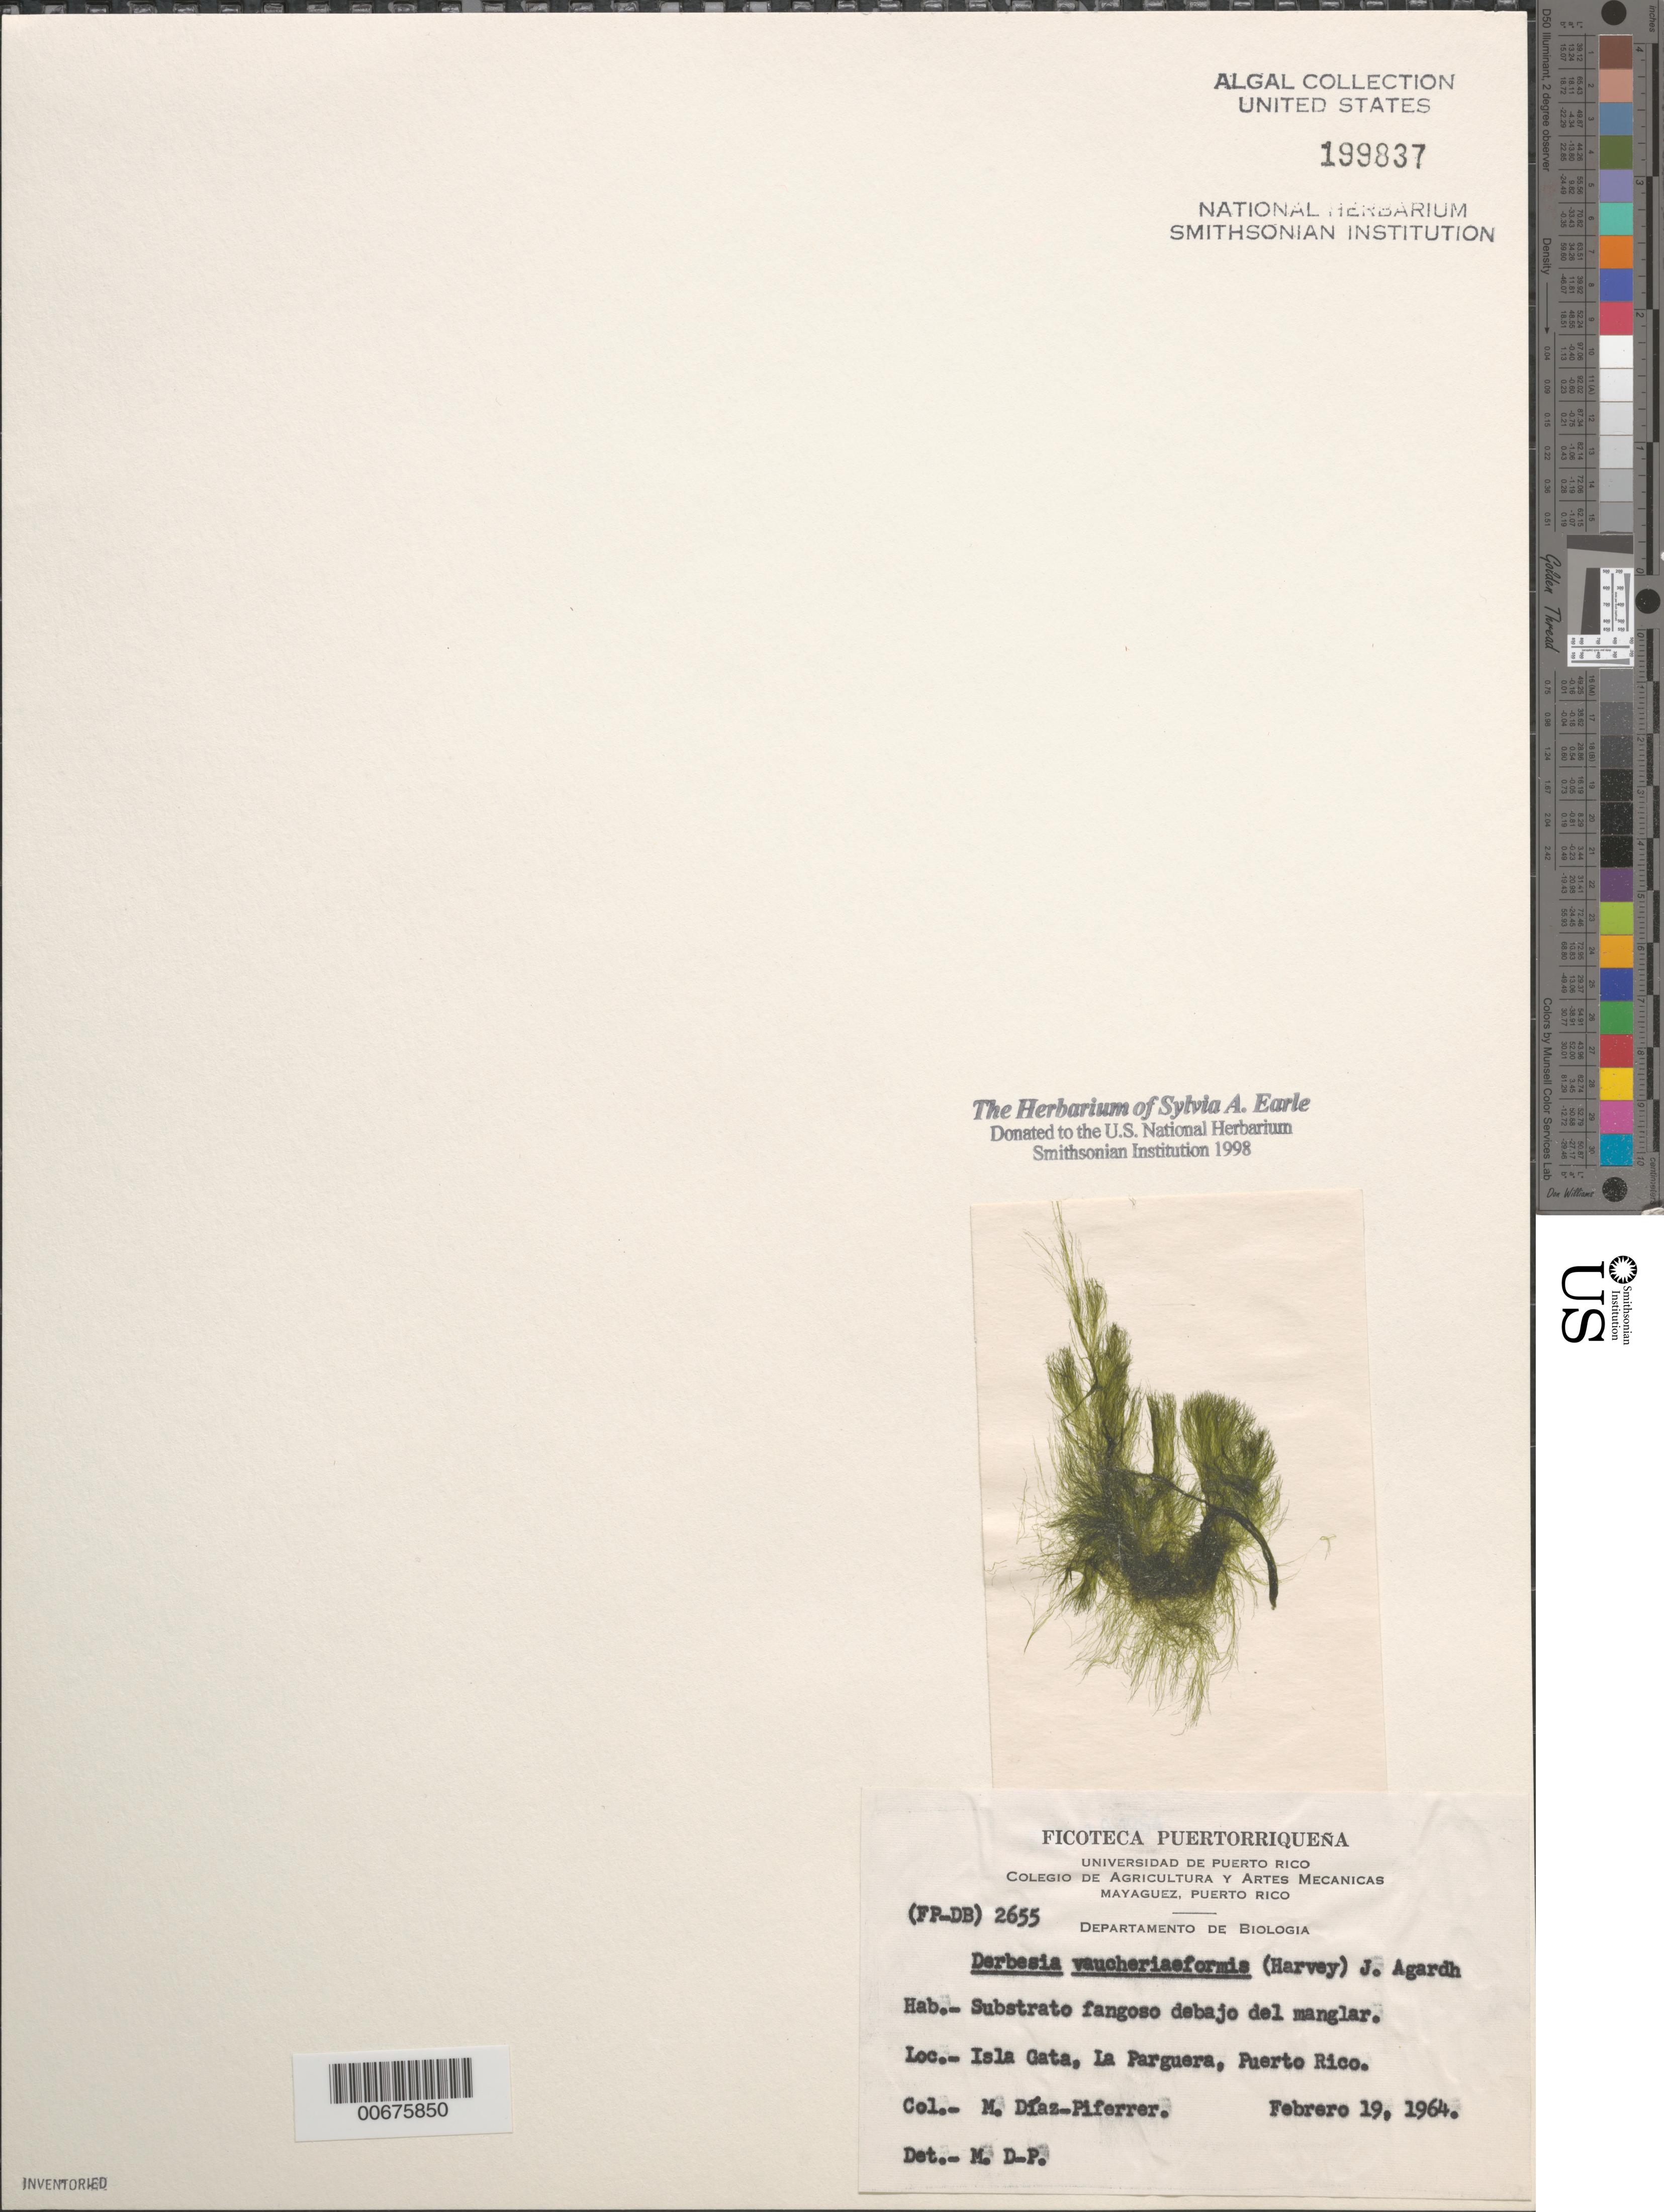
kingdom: Plantae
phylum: Chlorophyta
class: Ulvophyceae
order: Bryopsidales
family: Derbesiaceae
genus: Derbesia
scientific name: Derbesia vaucheriaeformis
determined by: Diaz-Piferrer, M.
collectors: M. Diaz-Piferrer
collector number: (fp-db) 2655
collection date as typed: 19 Feb 1964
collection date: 1964-02-19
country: Puerto Rico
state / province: Lajas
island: Isla Gata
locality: La Parguera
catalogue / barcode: US 199837